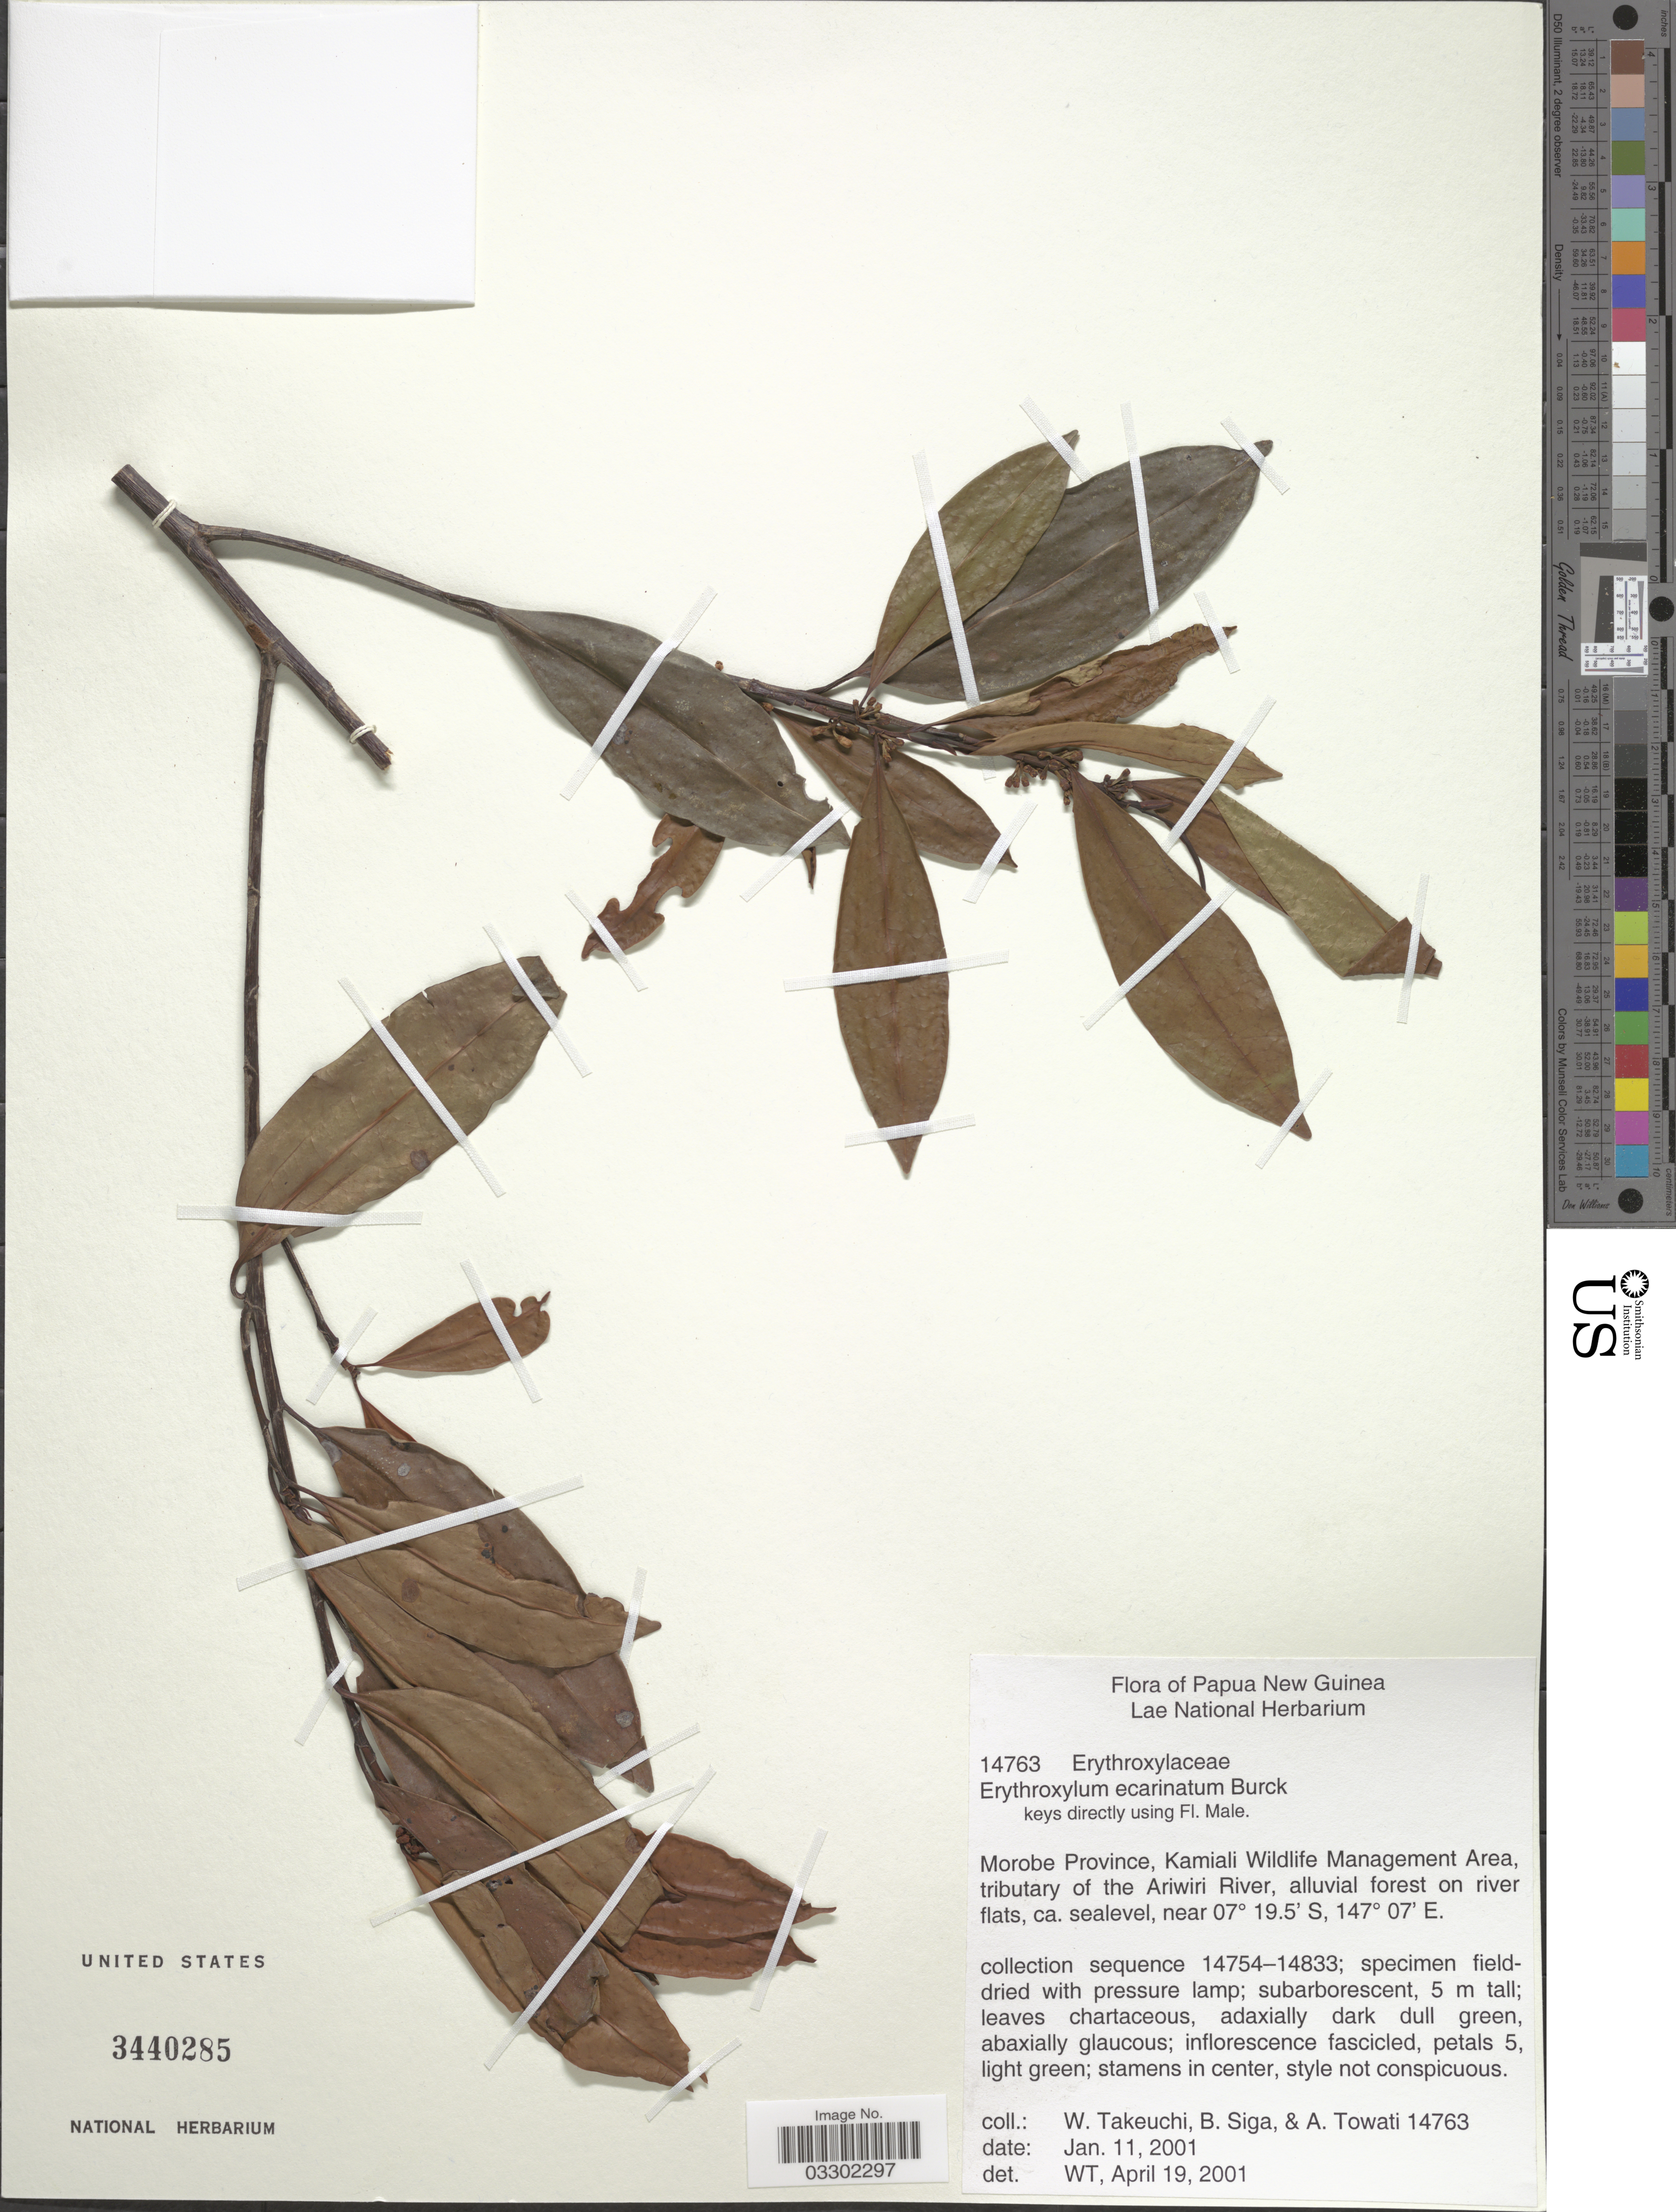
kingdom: Plantae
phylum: Tracheophyta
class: Magnoliopsida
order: Malpighiales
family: Erythroxylaceae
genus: Erythroxylum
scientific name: Erythroxylum ecarinatum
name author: Hochr.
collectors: W. Takeuchi, B. Siga & A. Towati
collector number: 14763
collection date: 2001-01-11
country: Papua New Guinea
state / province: Morobe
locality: Kamiali Wildlife Management Area, tributary of the Ariwiri River.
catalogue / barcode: US 3440285